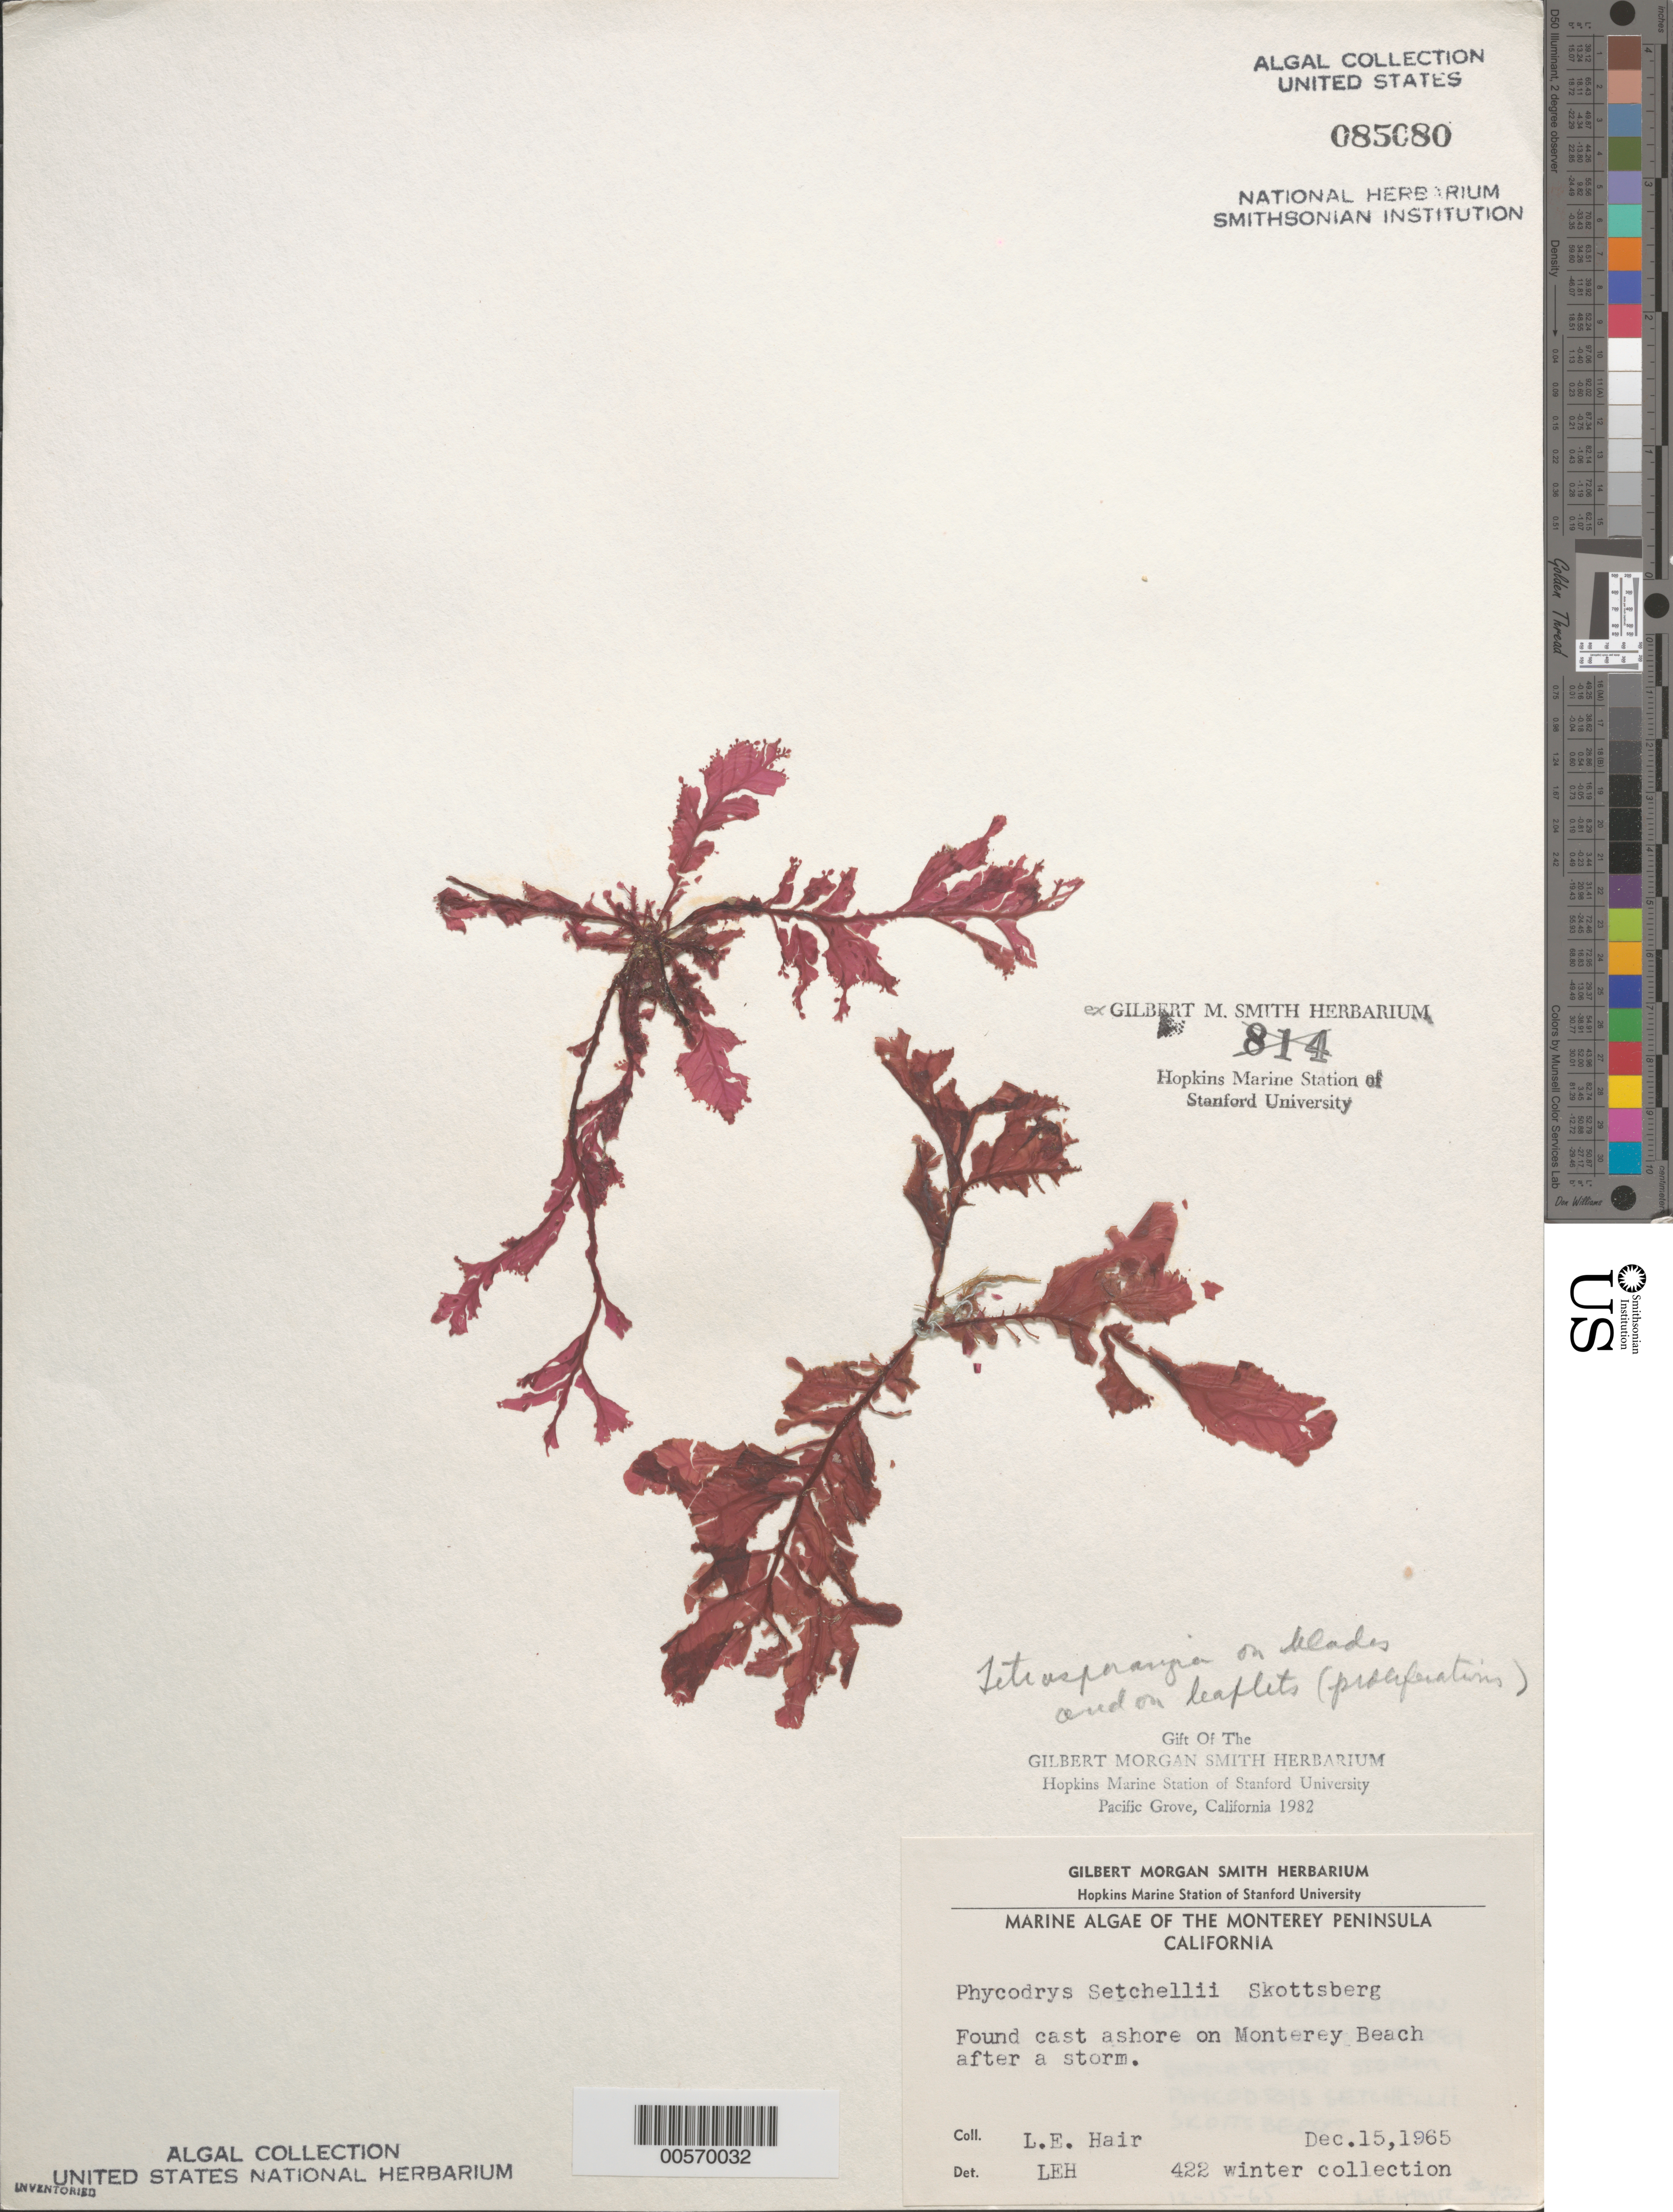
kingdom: Plantae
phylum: Rhodophyta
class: Florideophyceae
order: Ceramiales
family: Delesseriaceae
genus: Phycodrys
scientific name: Phycodrys setchellii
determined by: Hair, L. E.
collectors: L. Hair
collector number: Leh 422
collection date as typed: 15 Dec 1965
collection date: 1965-12-15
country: United States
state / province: California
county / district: Monterey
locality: Monterey Beach, Monterey Peninsula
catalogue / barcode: US 85080